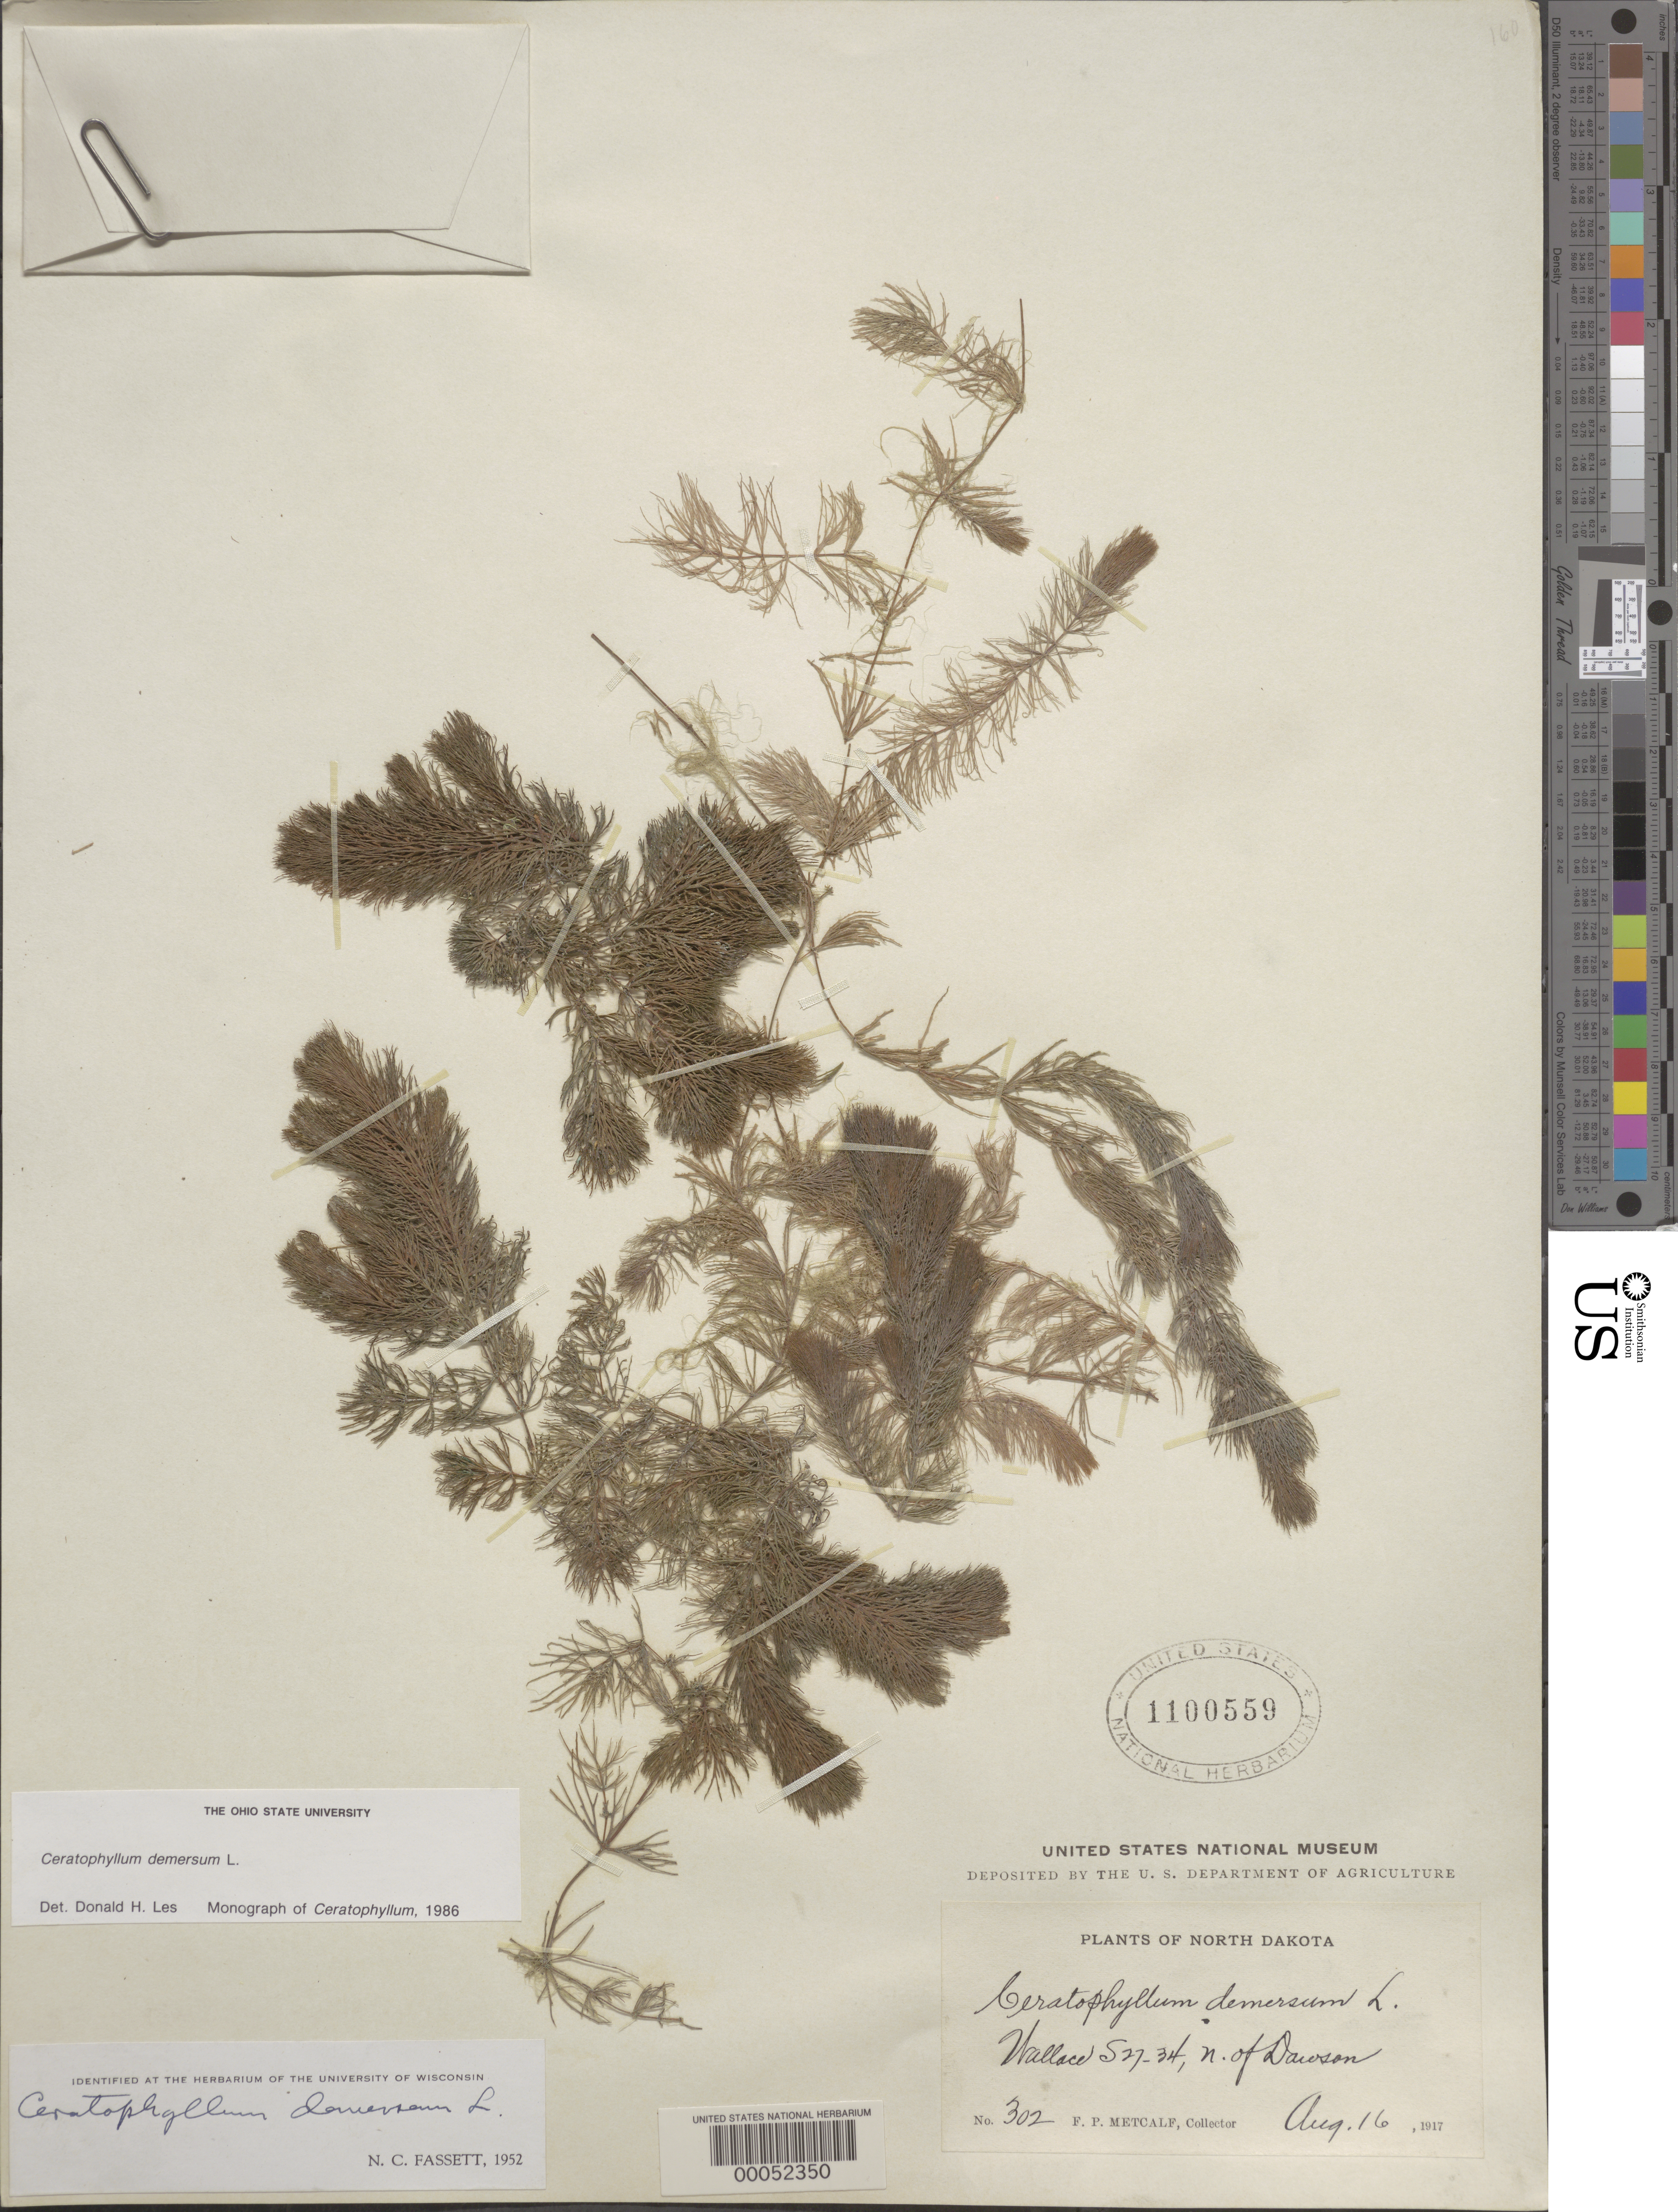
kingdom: Plantae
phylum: Tracheophyta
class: Magnoliopsida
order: Ceratophyllales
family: Ceratophyllaceae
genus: Ceratophyllum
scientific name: Ceratophyllum demersum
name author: L.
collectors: F. P. Metcalf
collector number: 302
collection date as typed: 16 Aug 1917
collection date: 1917-08-16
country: United States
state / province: North Dakota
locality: Wallace, n of dawson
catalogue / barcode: US 1100559